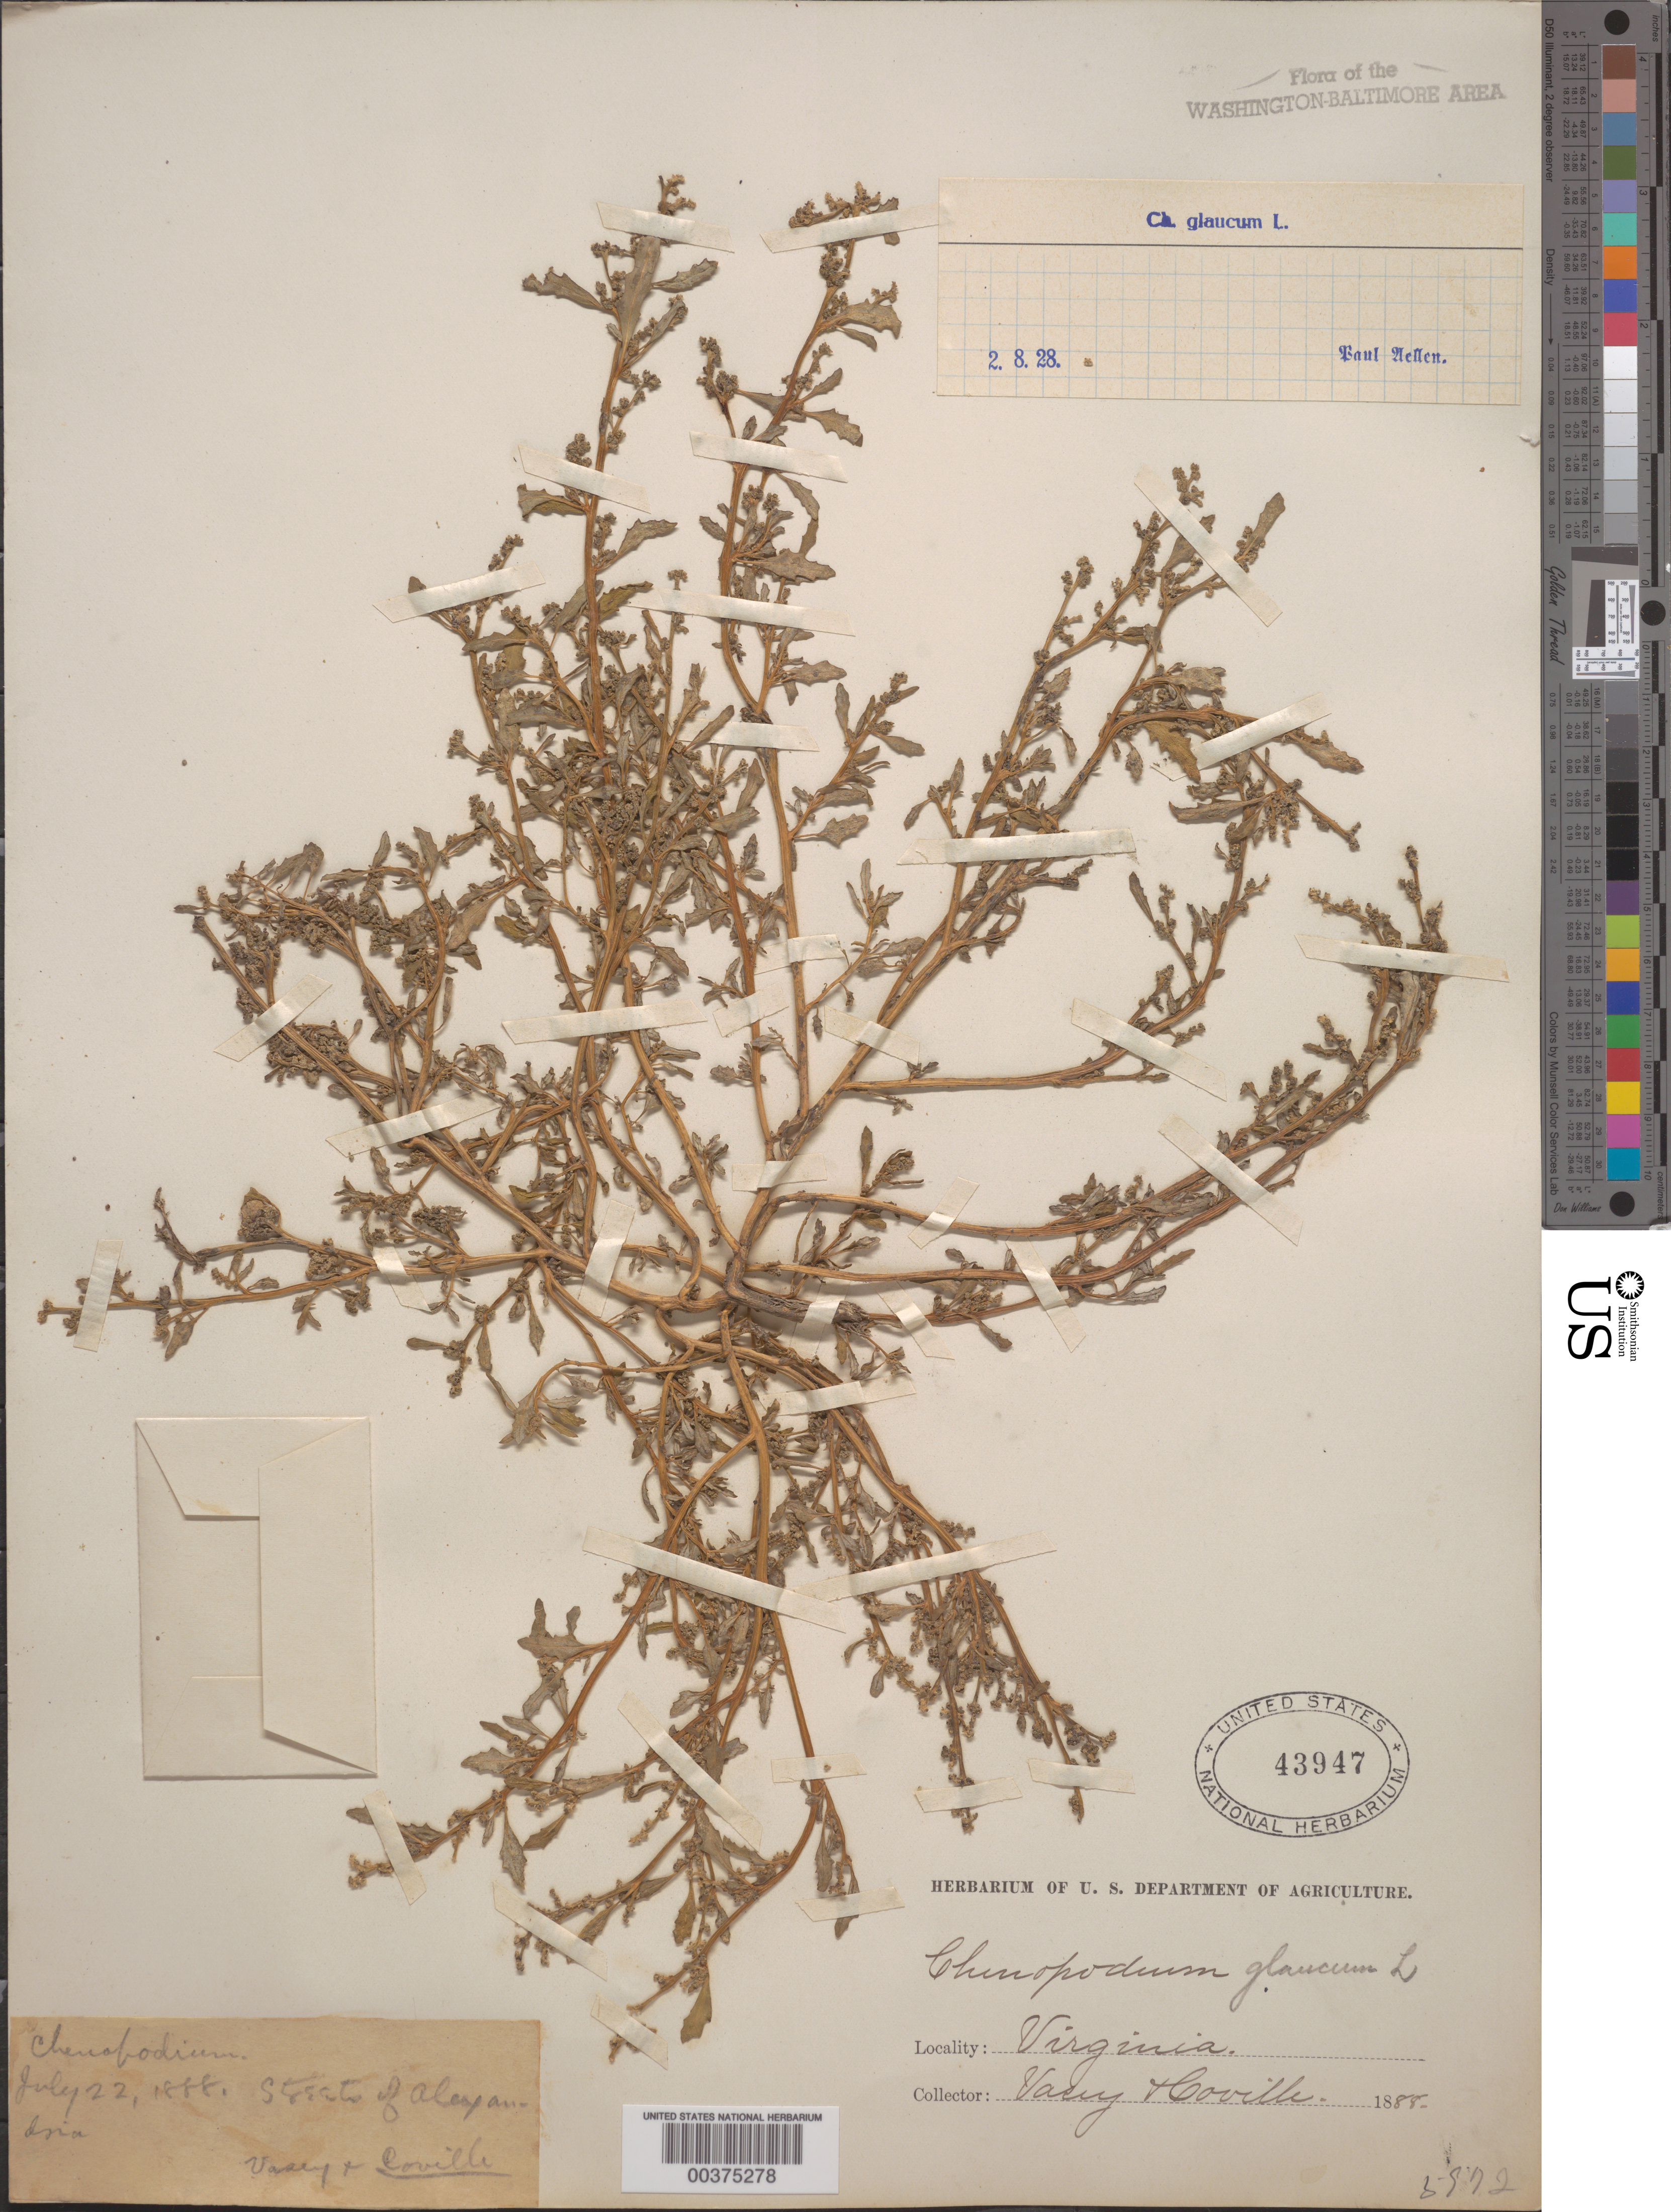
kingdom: Plantae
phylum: Tracheophyta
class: Magnoliopsida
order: Caryophyllales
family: Amaranthaceae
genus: Chenopodium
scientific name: Chenopodium glaucum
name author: L.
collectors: G. R. Vasey & F. V. Coville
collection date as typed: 22 Jul 1888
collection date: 1888-07-22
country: United States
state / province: Virginia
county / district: City of Alexandria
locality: Alexandria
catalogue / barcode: US 43947